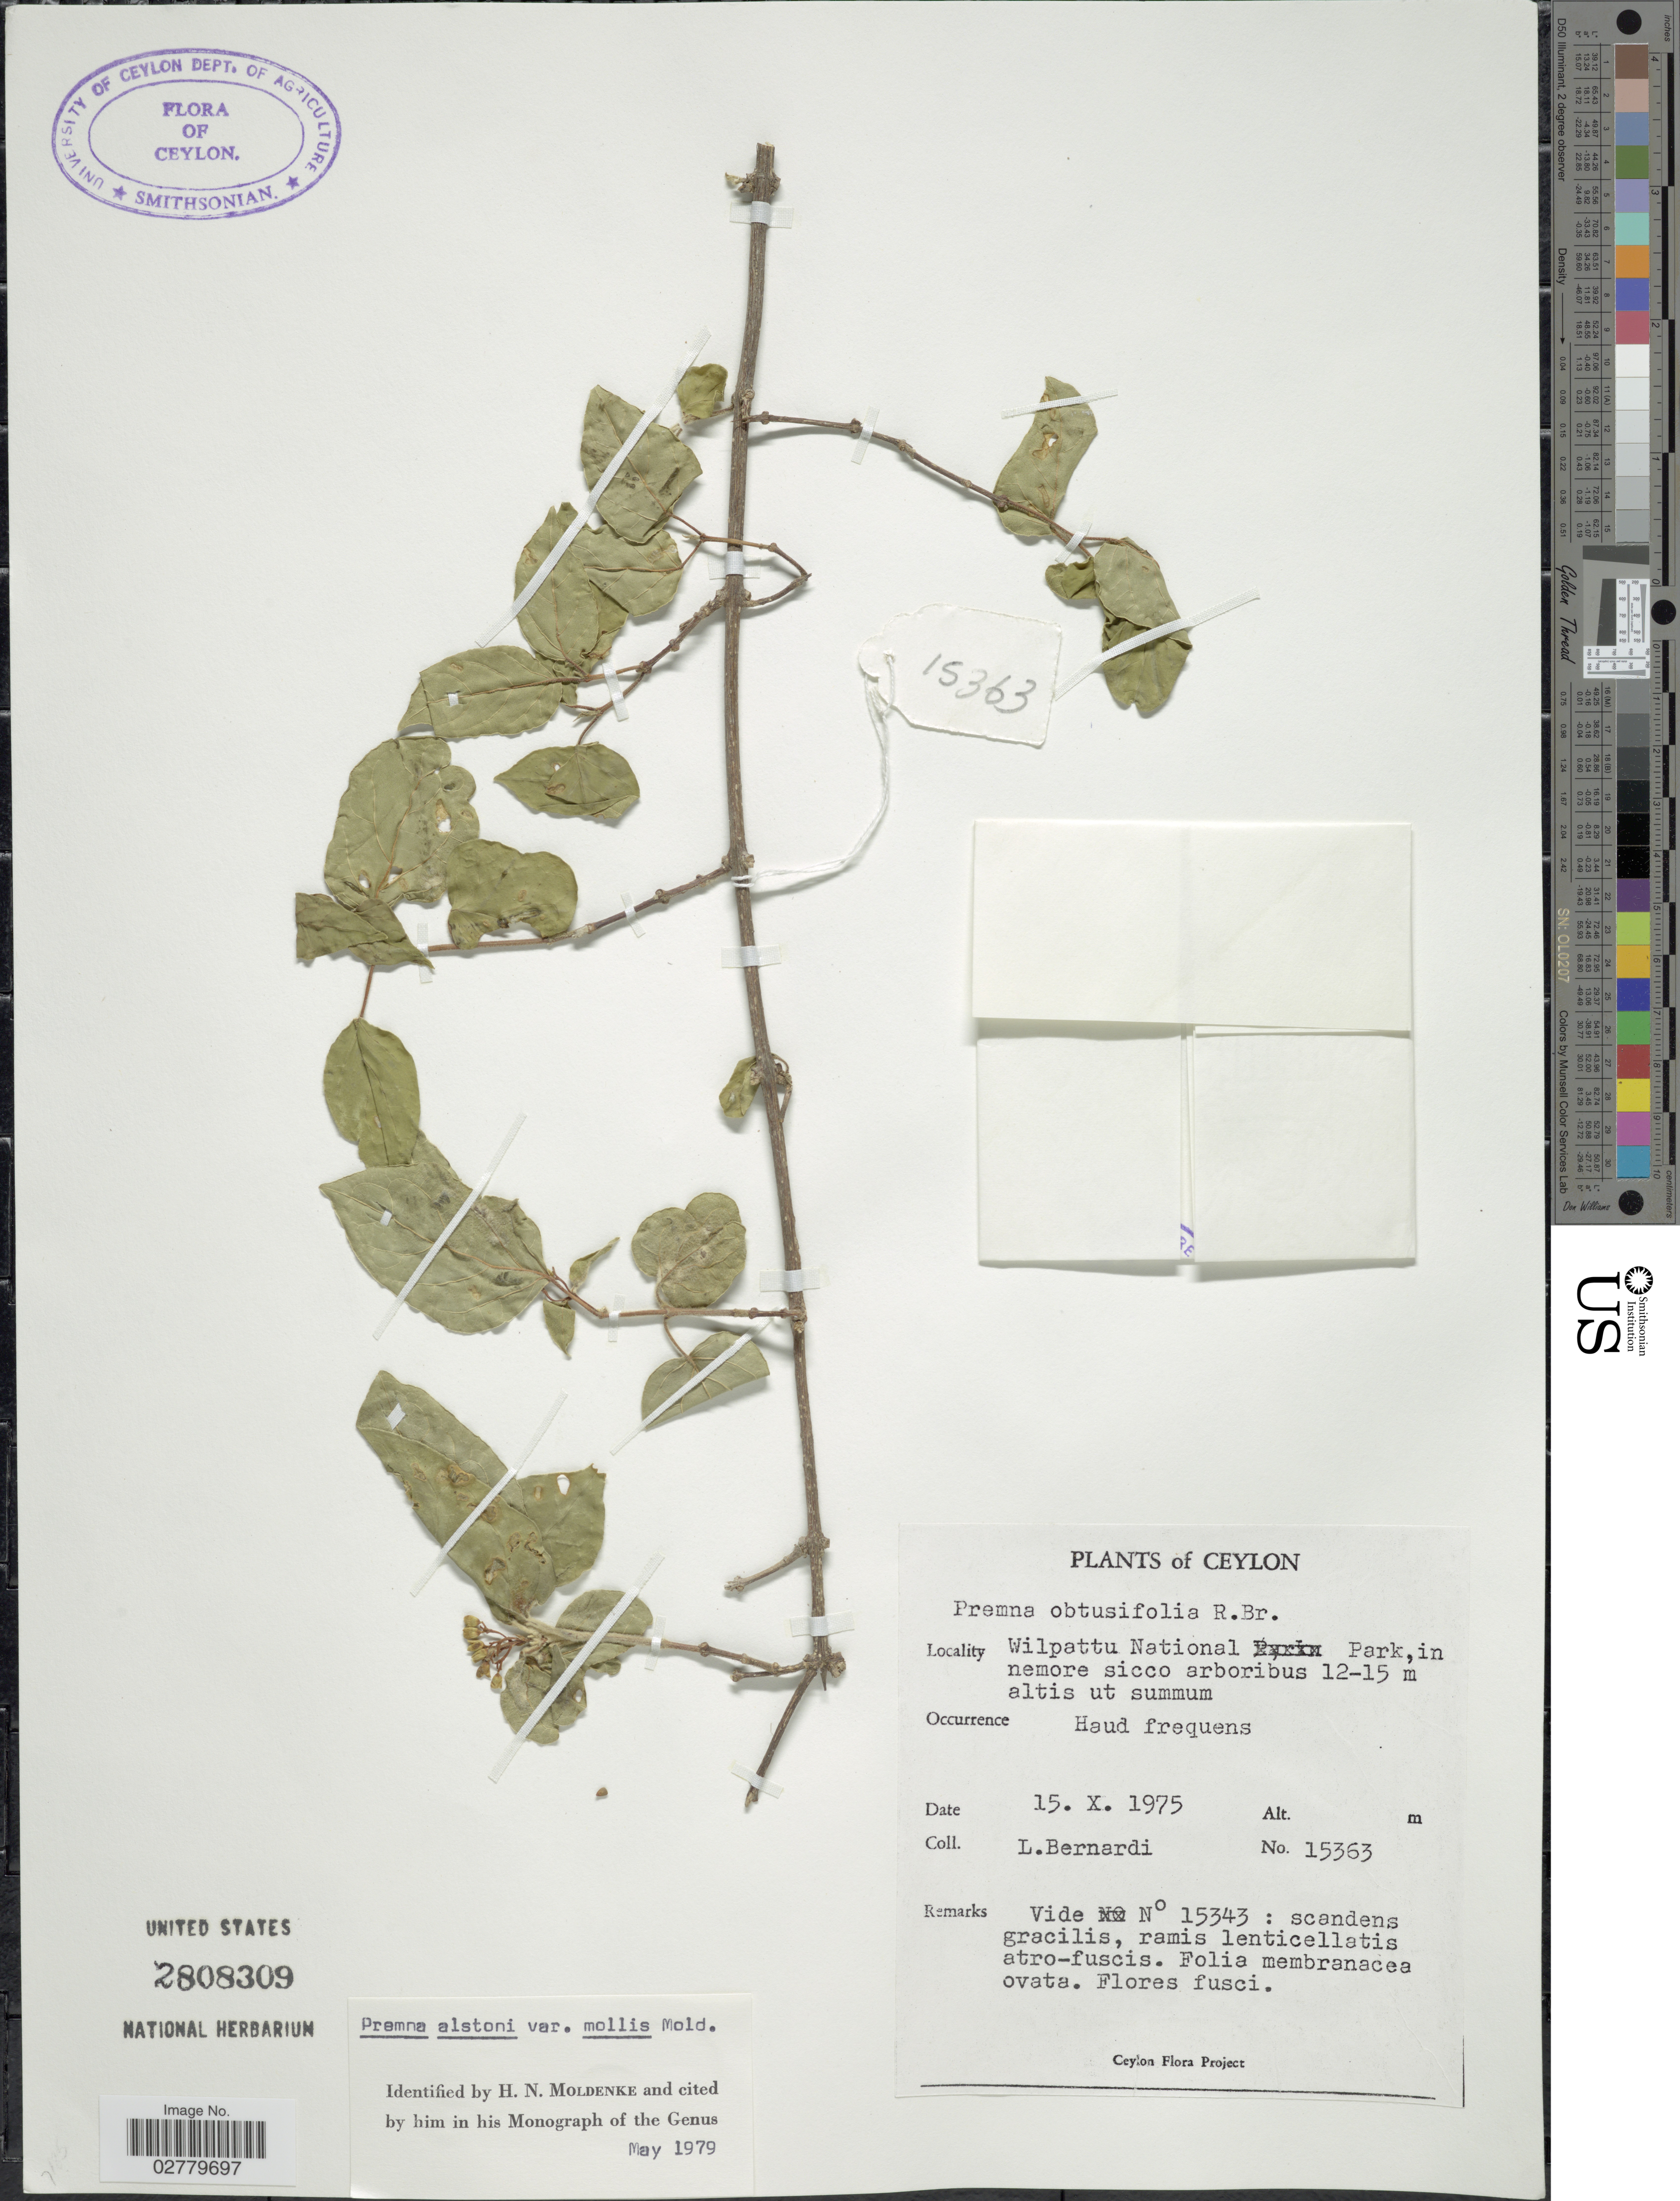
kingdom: Plantae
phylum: Tracheophyta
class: Magnoliopsida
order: Lamiales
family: Lamiaceae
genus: Premna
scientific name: Premna alstonii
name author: Moldenke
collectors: L. Bernardi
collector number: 15363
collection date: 1975-10-15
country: Sri Lanka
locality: Ceylon. Wilpattu National Park, in nemore sicco arboribus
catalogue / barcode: US 2808309